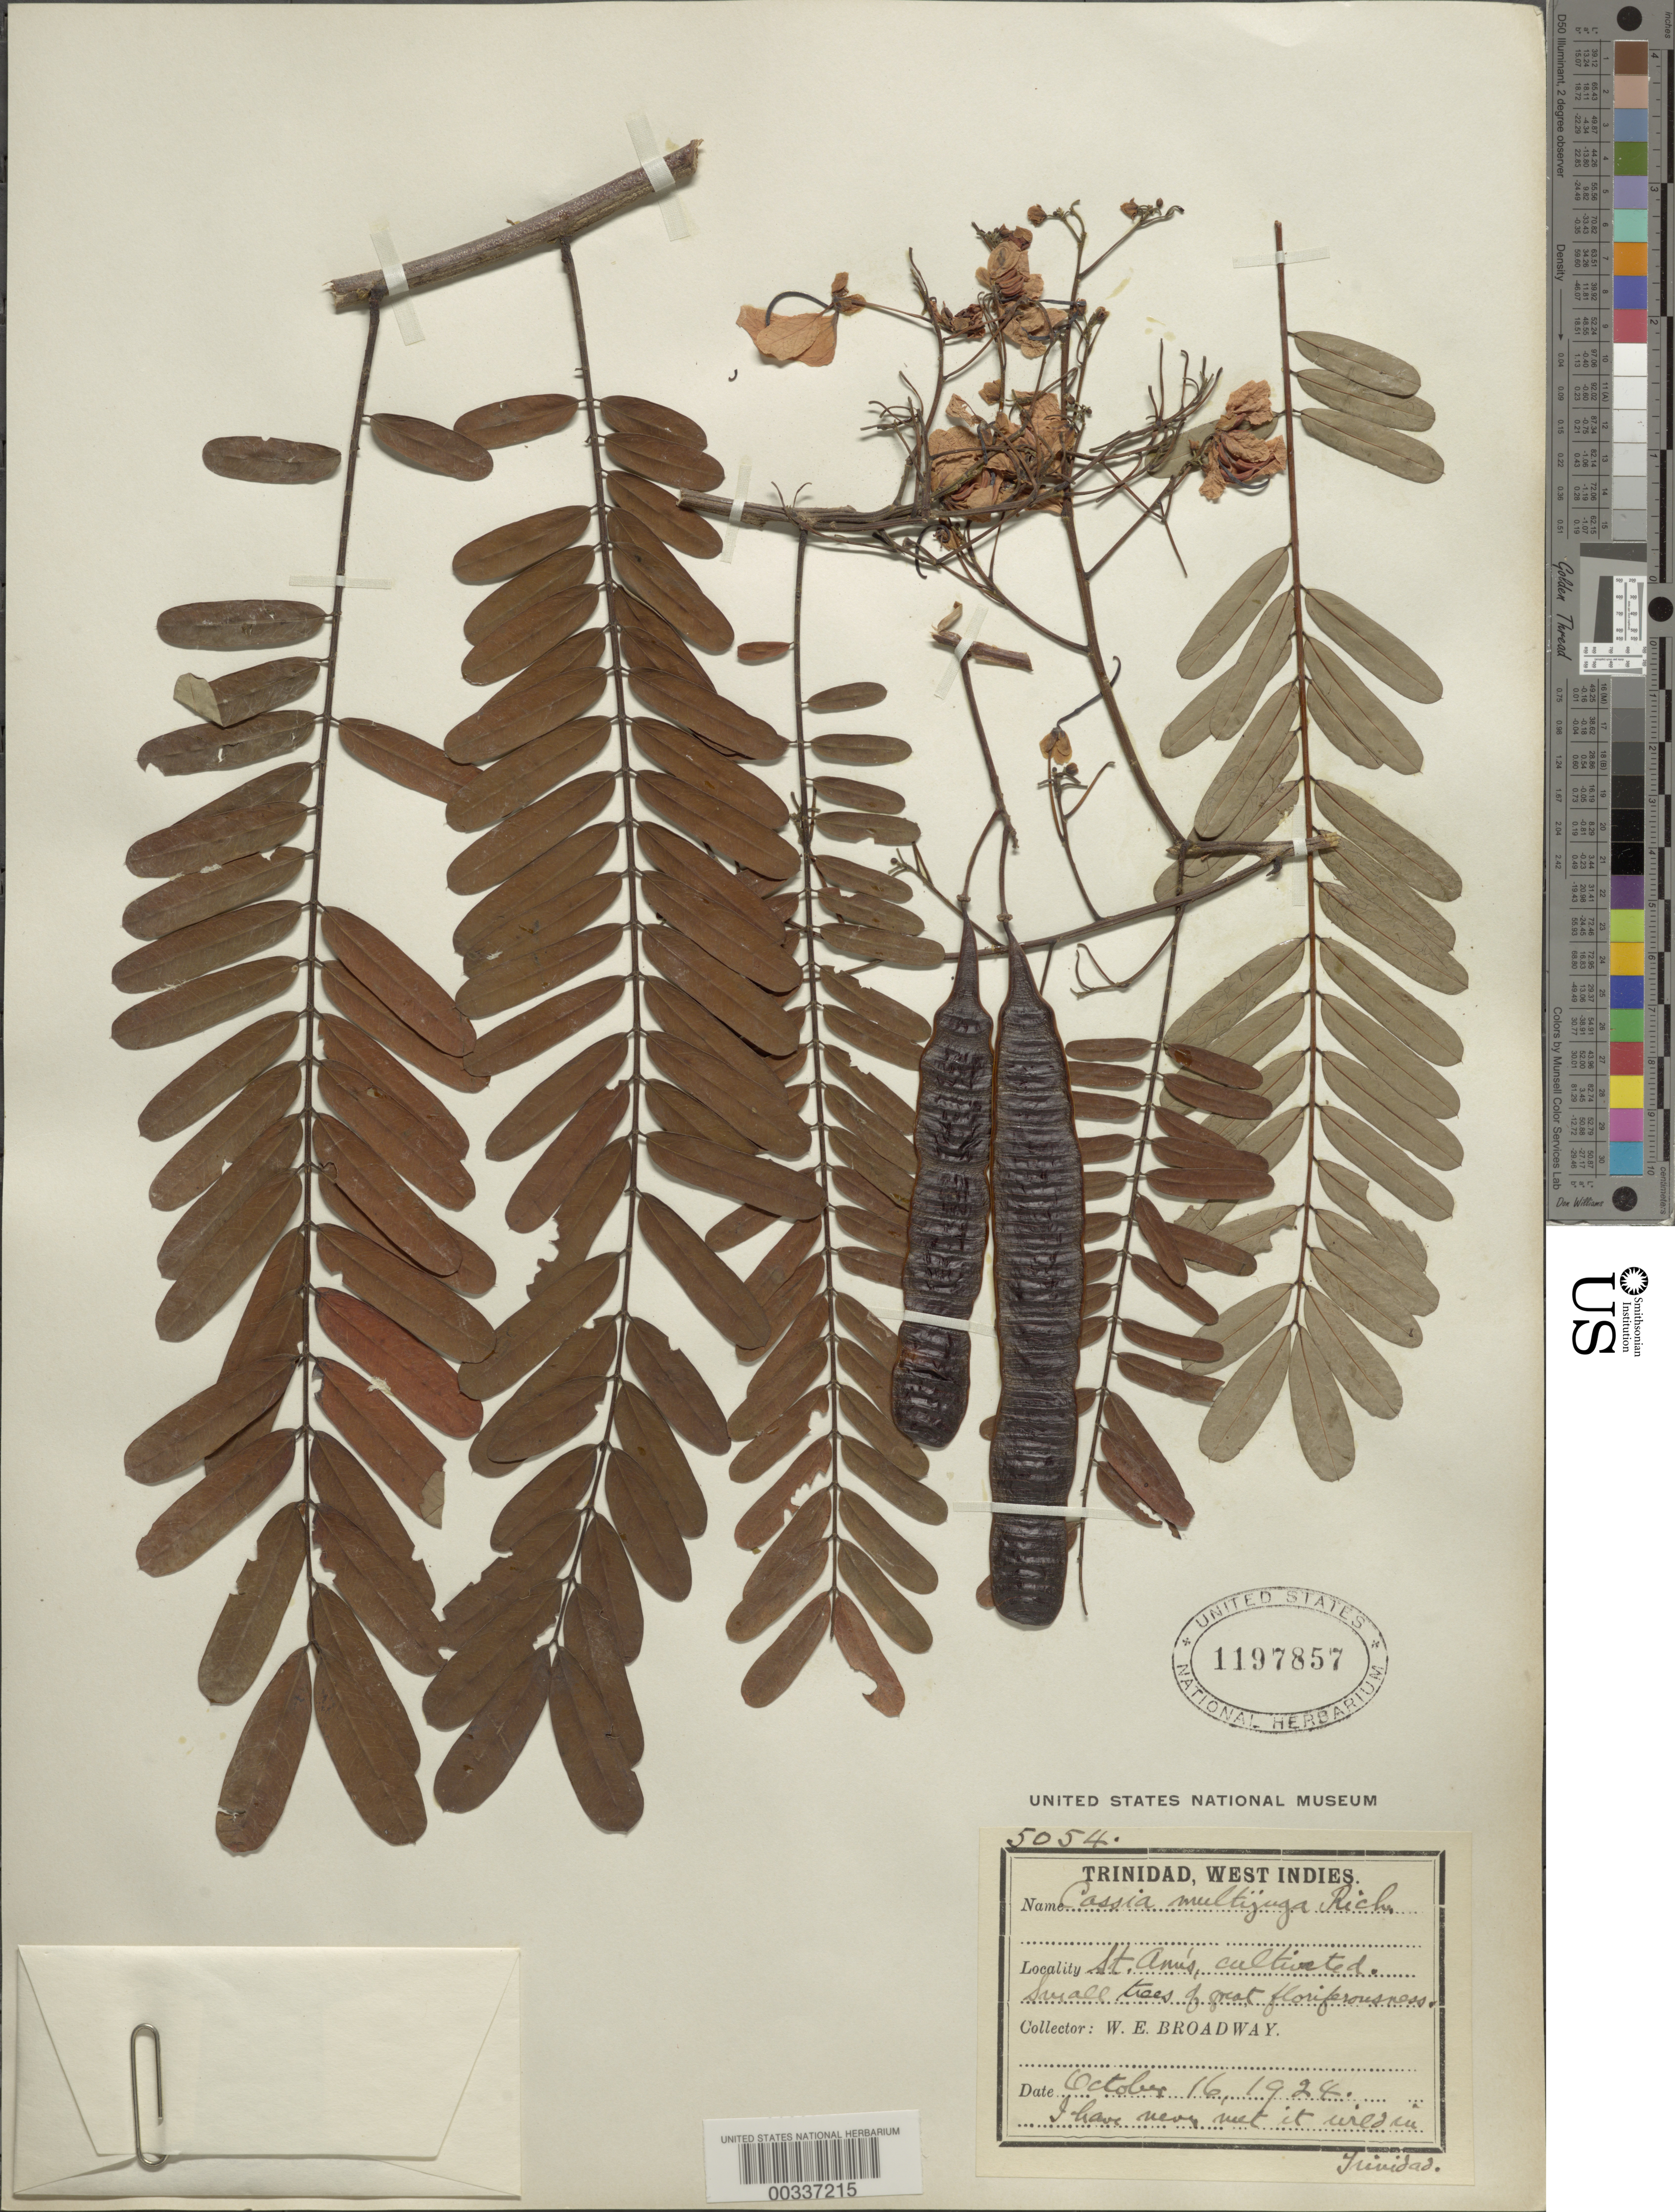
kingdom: Plantae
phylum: Tracheophyta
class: Magnoliopsida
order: Fabales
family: Fabaceae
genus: Senna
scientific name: Senna multijuga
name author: (Rich.) H.S. Irwin & Barneby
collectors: W. E. Broadway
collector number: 5054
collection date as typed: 16 Oct 1924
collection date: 1924-10-16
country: Trinidad and Tobago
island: Trinidad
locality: St. ann's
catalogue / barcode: US 1197857